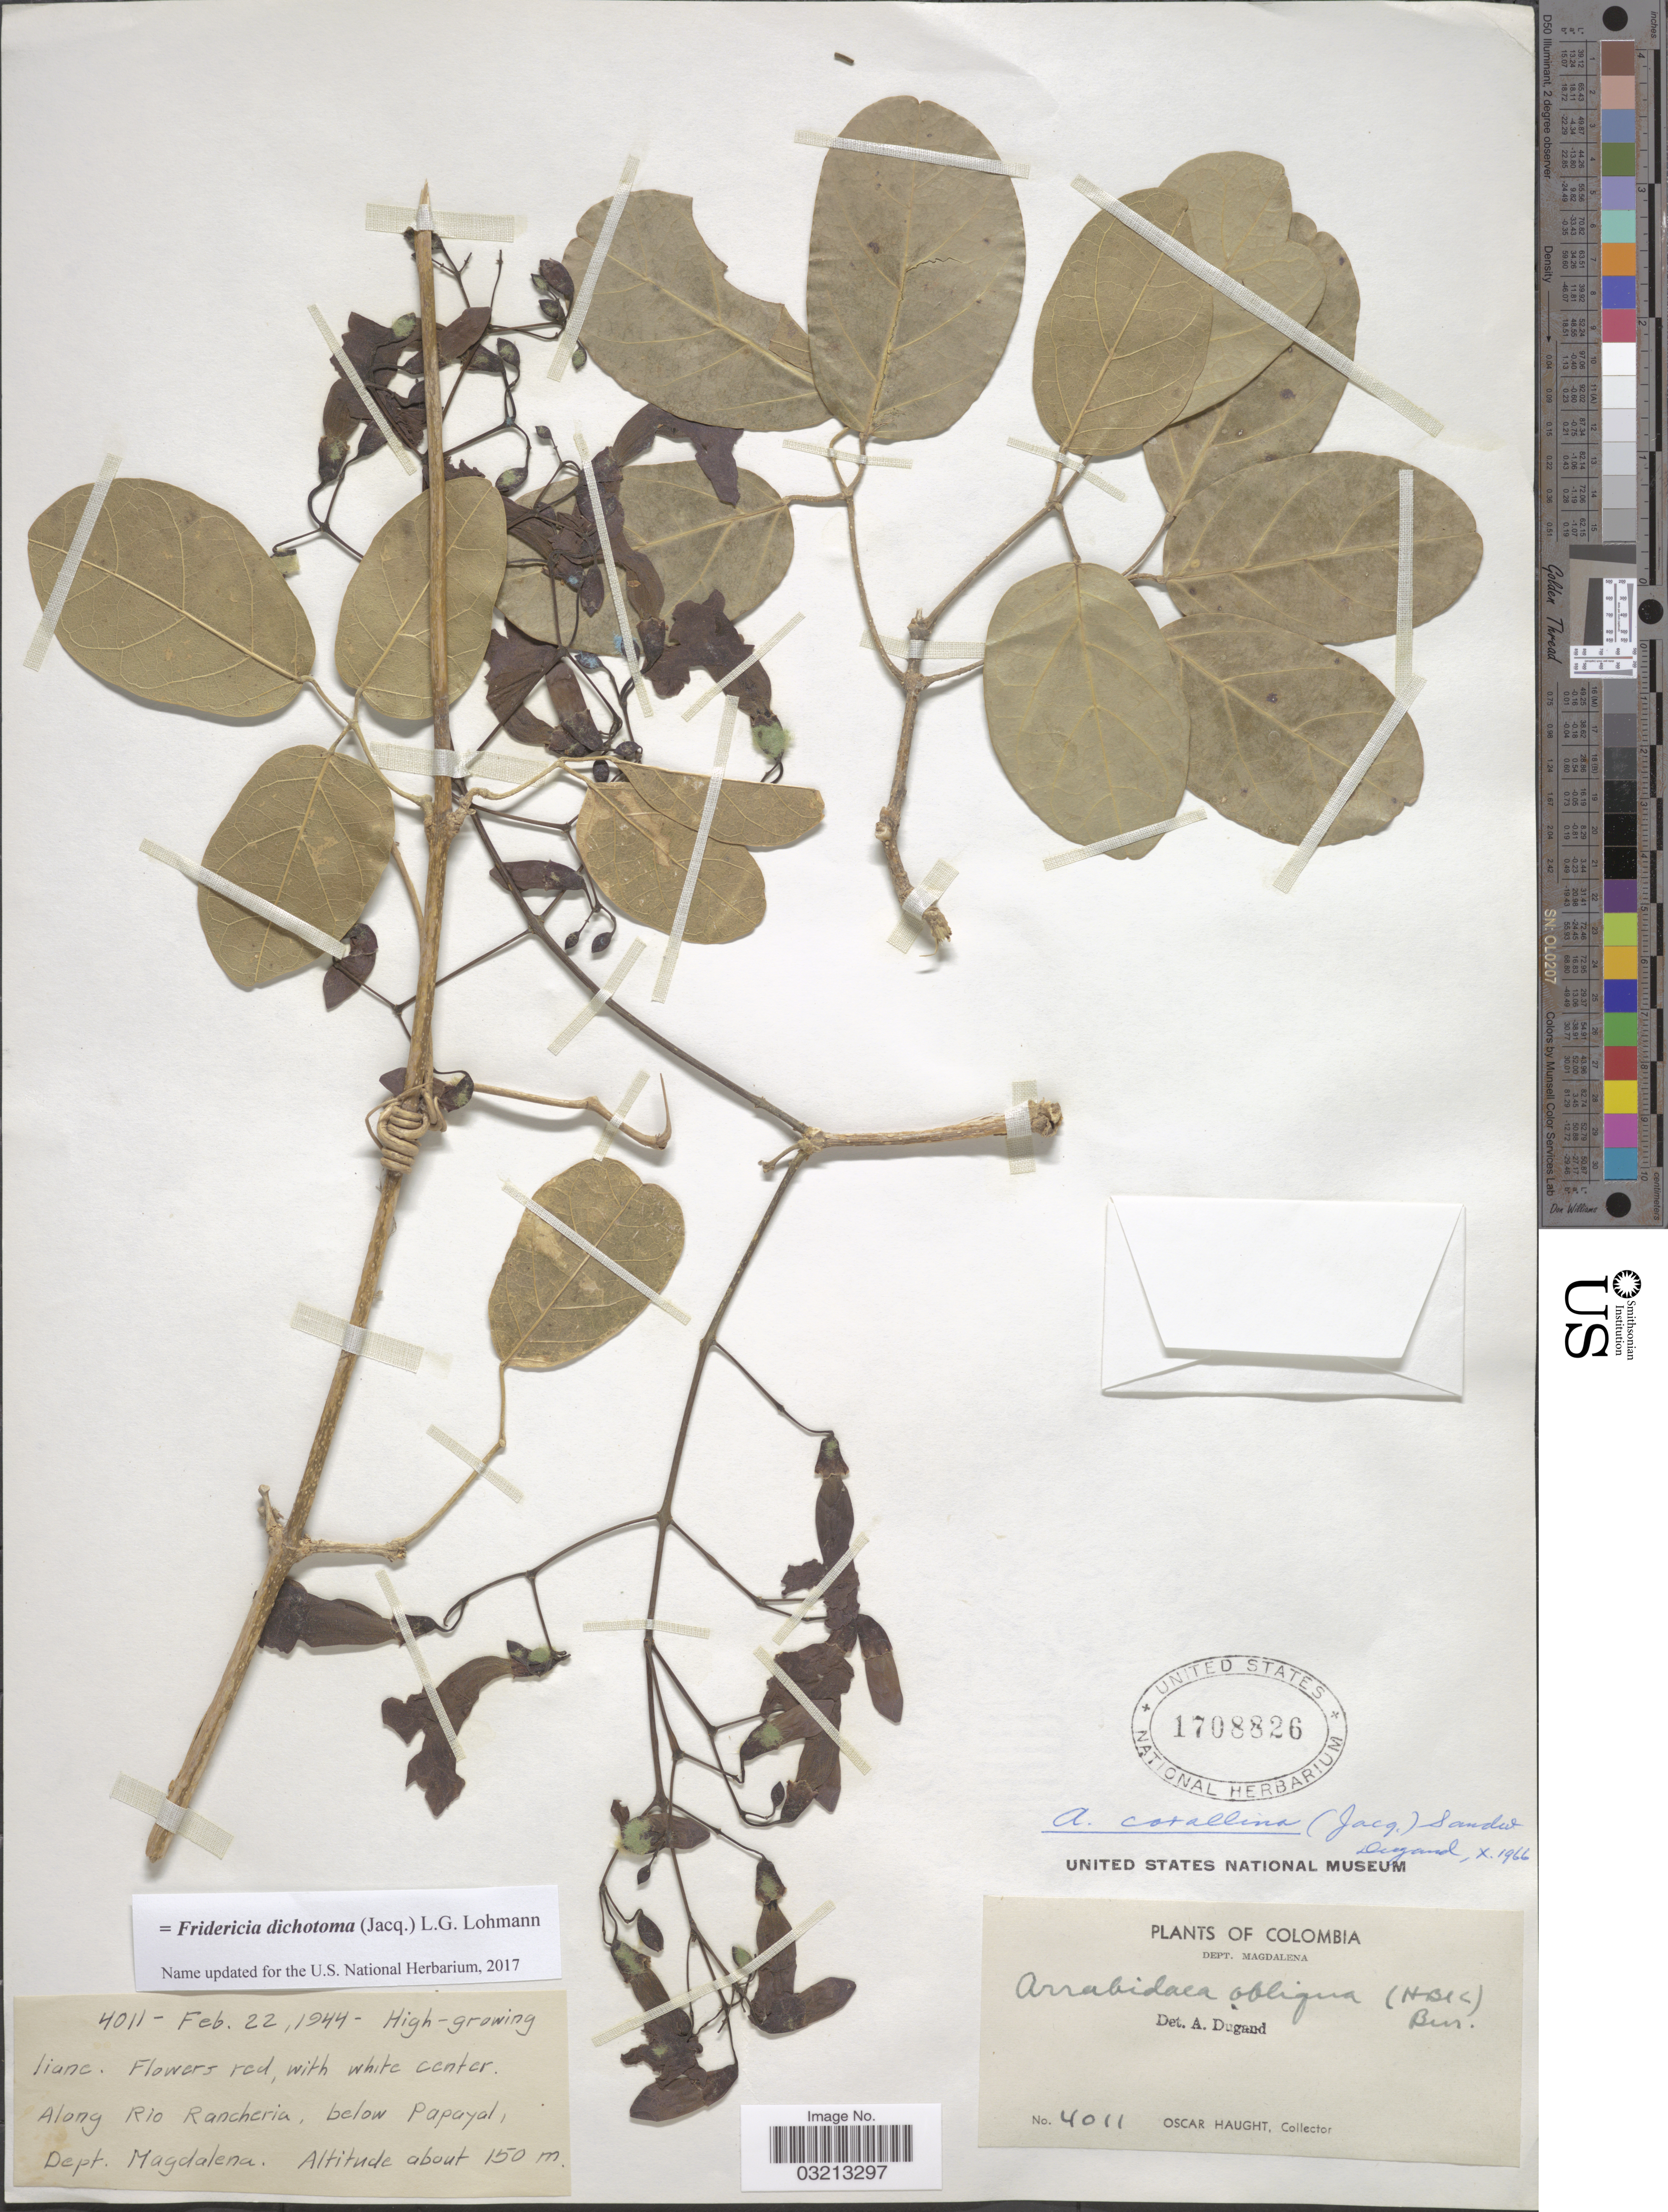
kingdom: Plantae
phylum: Tracheophyta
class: Magnoliopsida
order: Lamiales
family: Bignoniaceae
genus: Fridericia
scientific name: Fridericia dichotoma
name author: (Jacq.) L.G. Lohmann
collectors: O. Haught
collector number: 4011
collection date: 1944-02-22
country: Colombia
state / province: Magdalena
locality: Dept. Magdalena. Along Rio Rancheria, below Papayal.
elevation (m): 150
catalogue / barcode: US 1708826